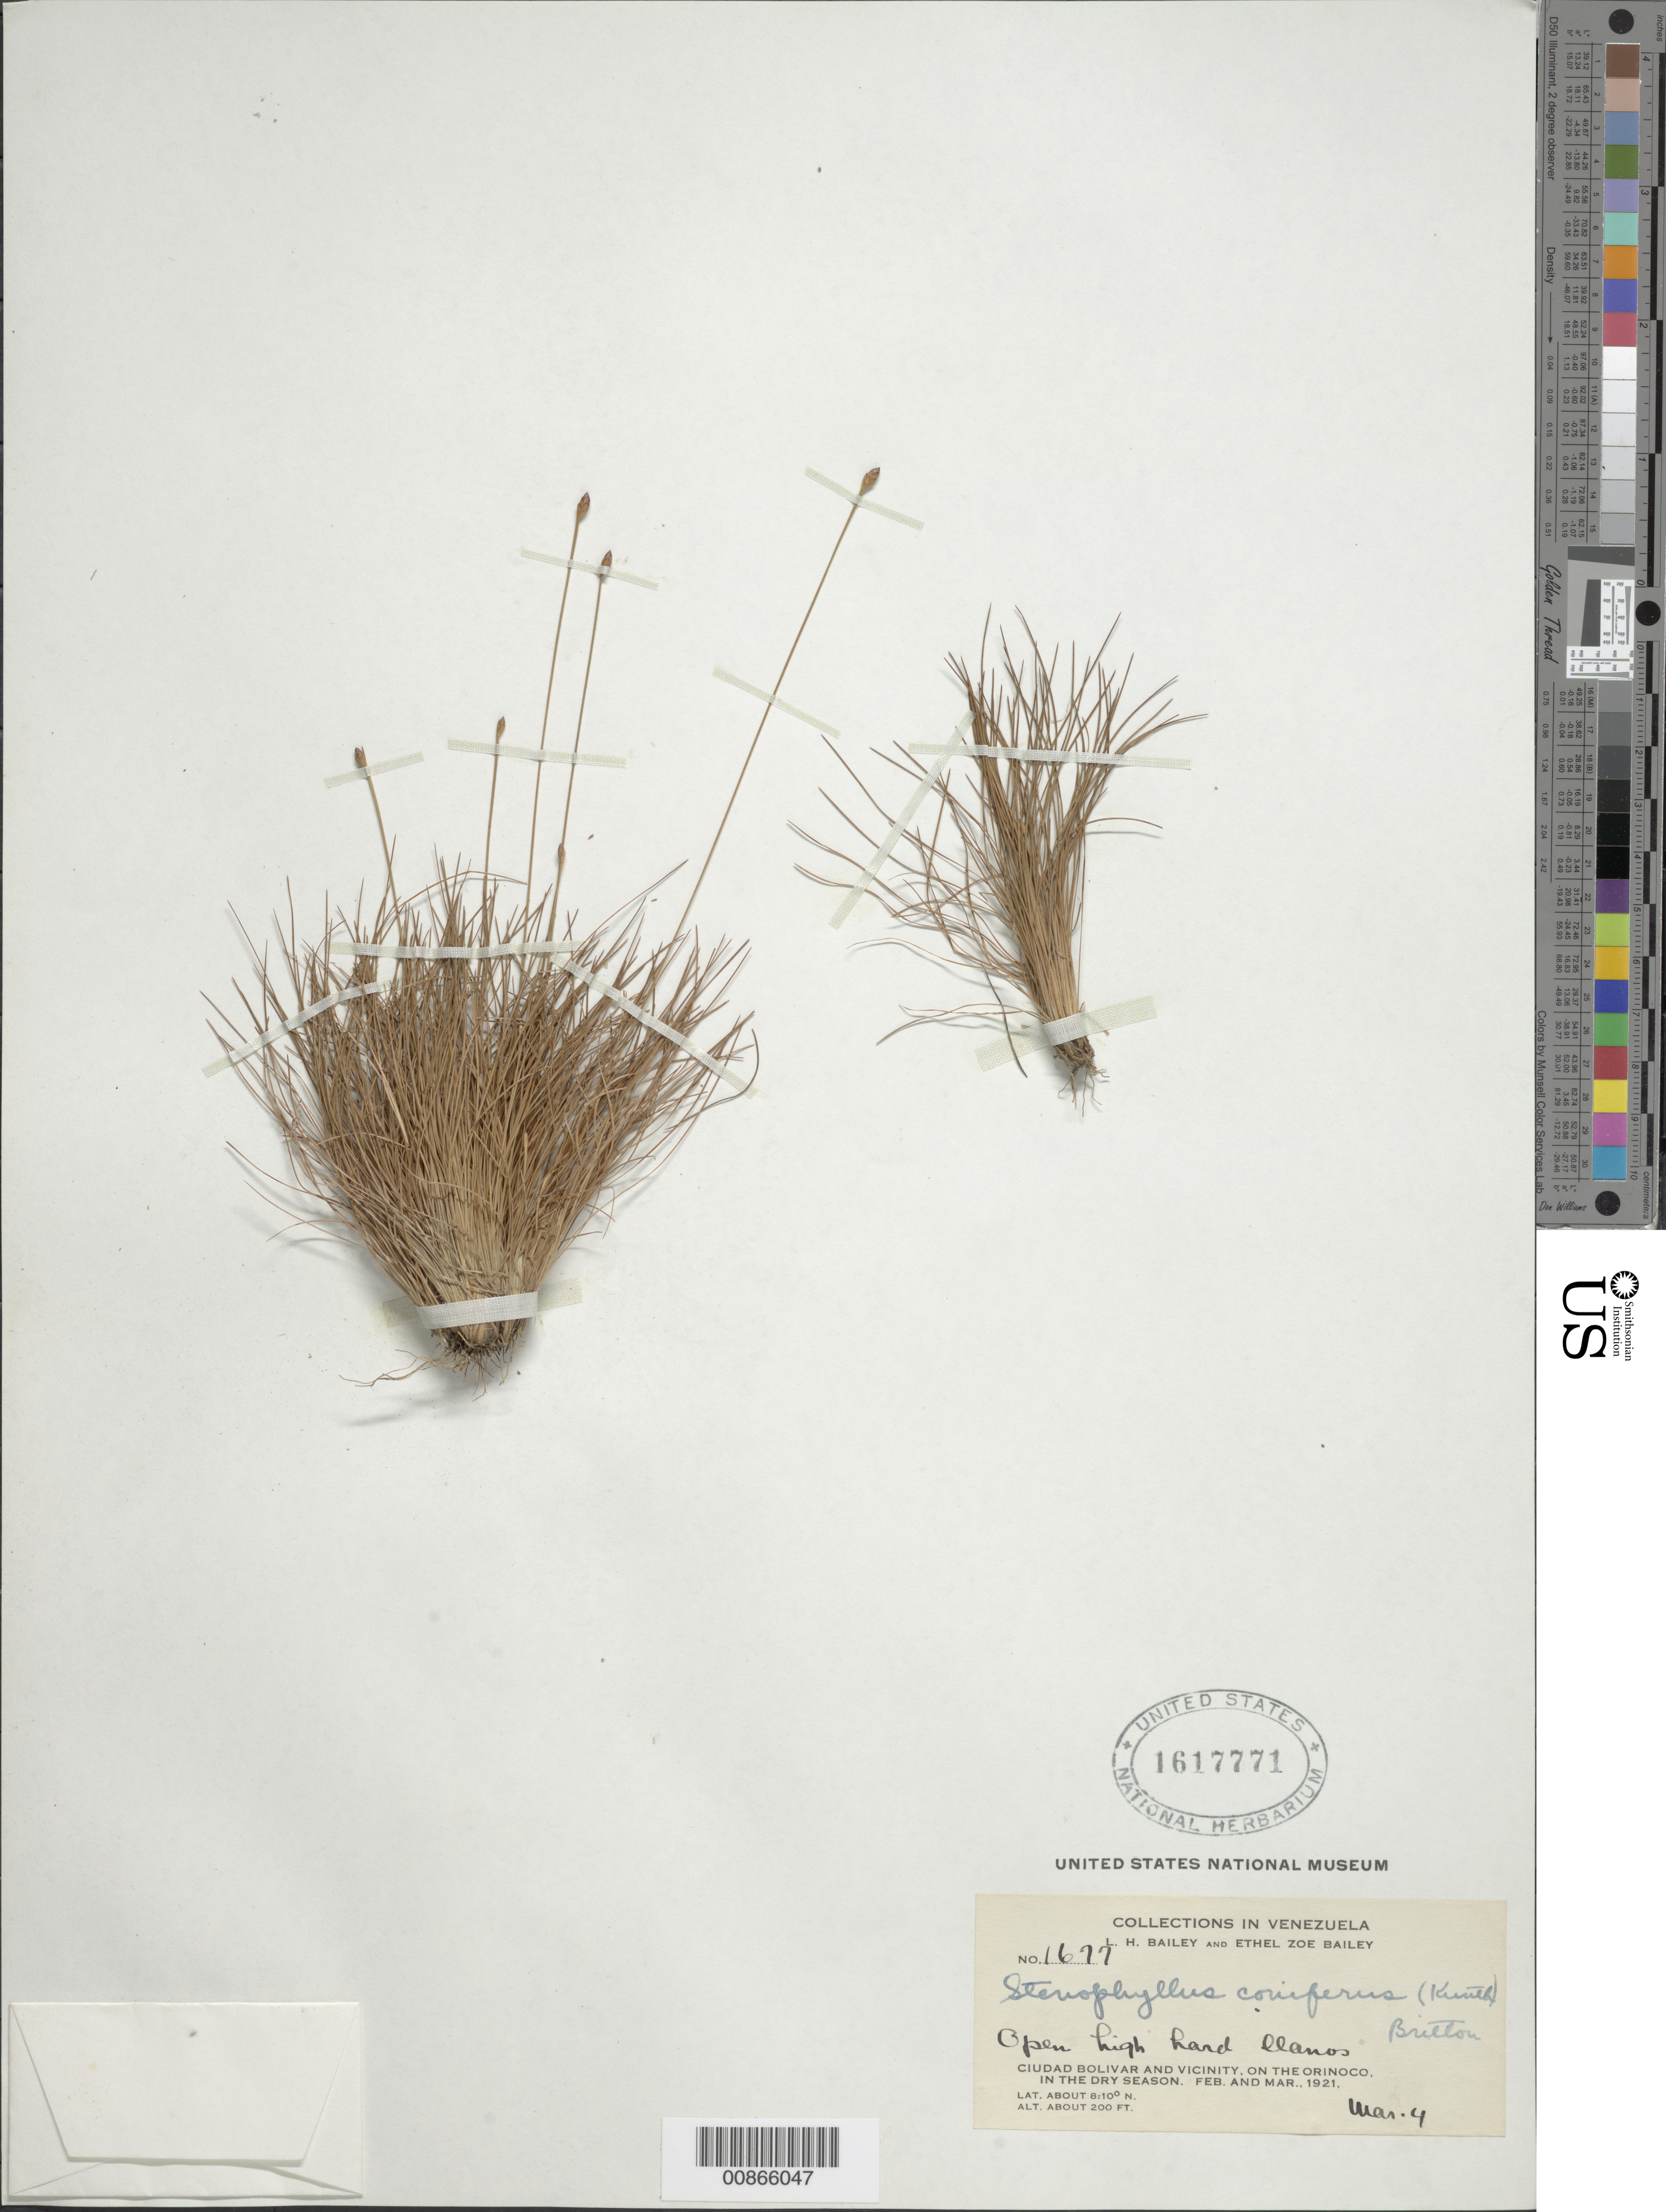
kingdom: Plantae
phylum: Tracheophyta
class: Liliopsida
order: Poales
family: Cyperaceae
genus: Bulbostylis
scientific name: Bulbostylis conifera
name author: (Kunth) C.B. Clarke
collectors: L. H. Bailey & E. Z. Bailey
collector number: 1677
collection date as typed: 4 March 1921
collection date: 1921-03-04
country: Venezuela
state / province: Bolívar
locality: Ciudad Bolívar and vicinity, Orinoco R.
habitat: Dry season; open, high, hard llanos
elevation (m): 61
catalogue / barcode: US 1617771